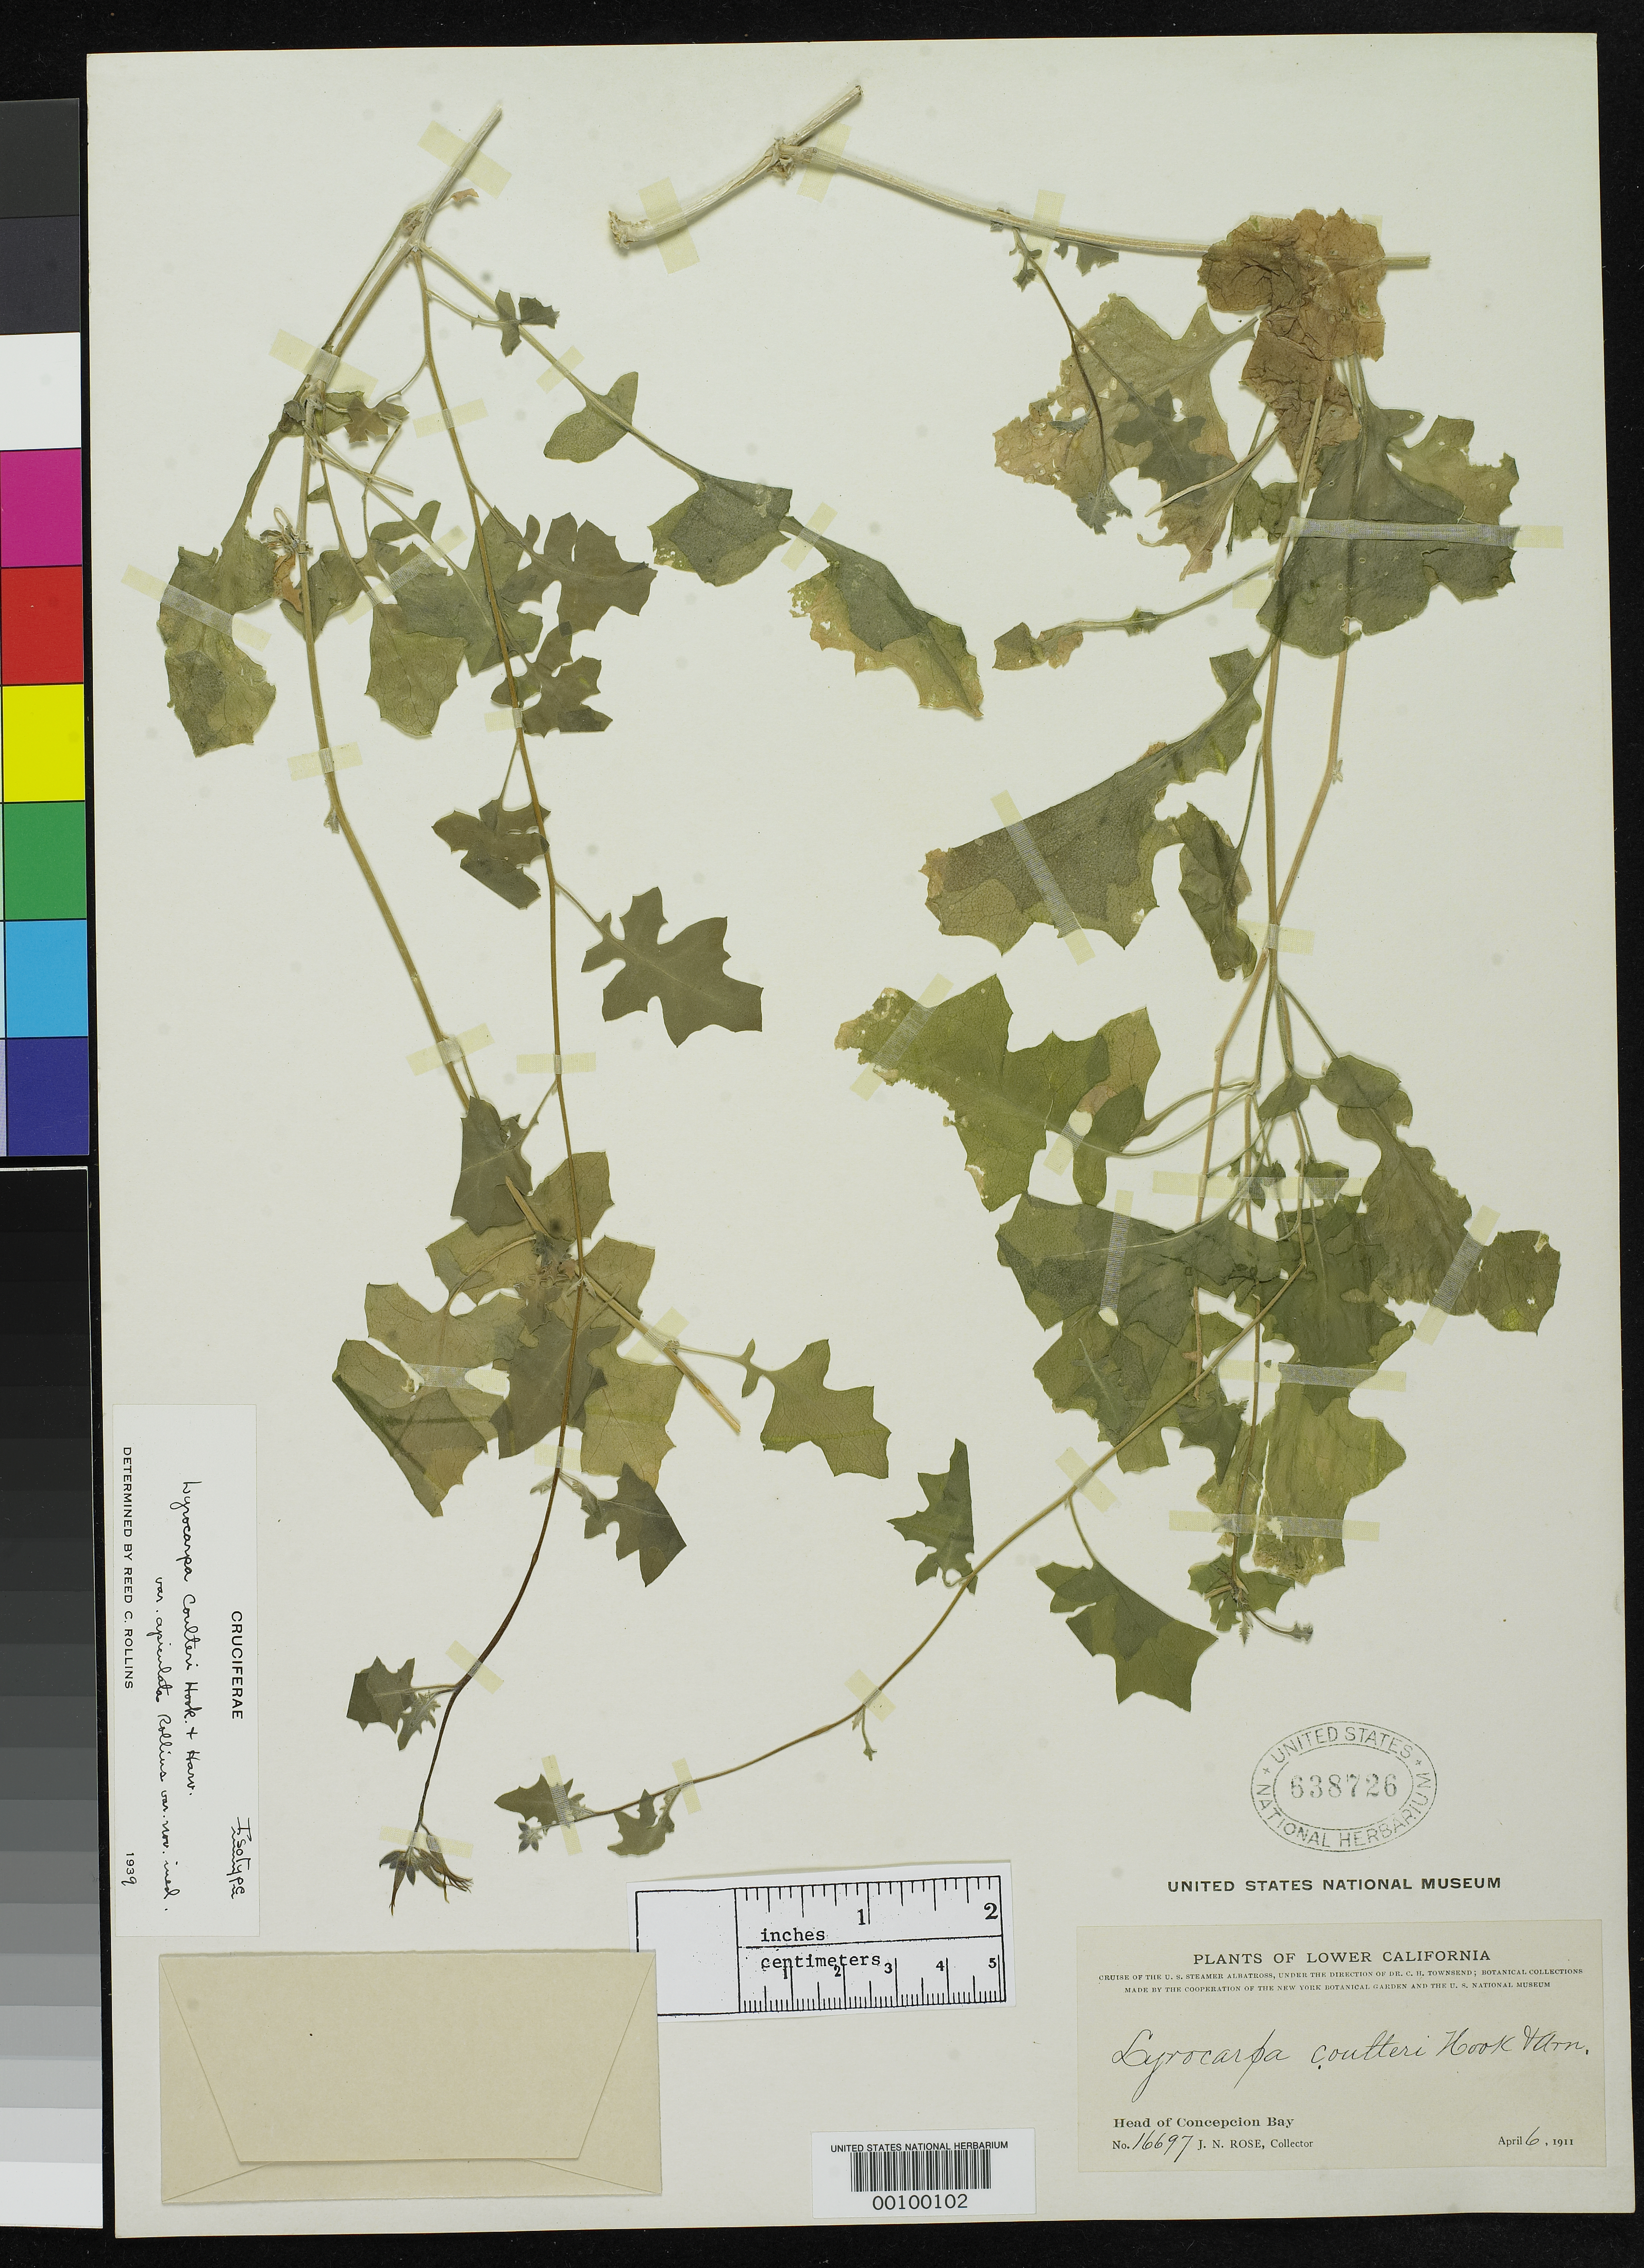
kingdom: Plantae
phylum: Tracheophyta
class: Magnoliopsida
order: Brassicales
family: Brassicaceae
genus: Lyrocarpa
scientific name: Lyrocarpa coulteri var. apiculata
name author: Rollins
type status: Isotype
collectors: J. N. Rose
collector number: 16697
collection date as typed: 06 Apr 1911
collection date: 1911-04-06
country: Mexico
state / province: Baja California Sur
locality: Concepcion Bay.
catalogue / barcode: US 638726